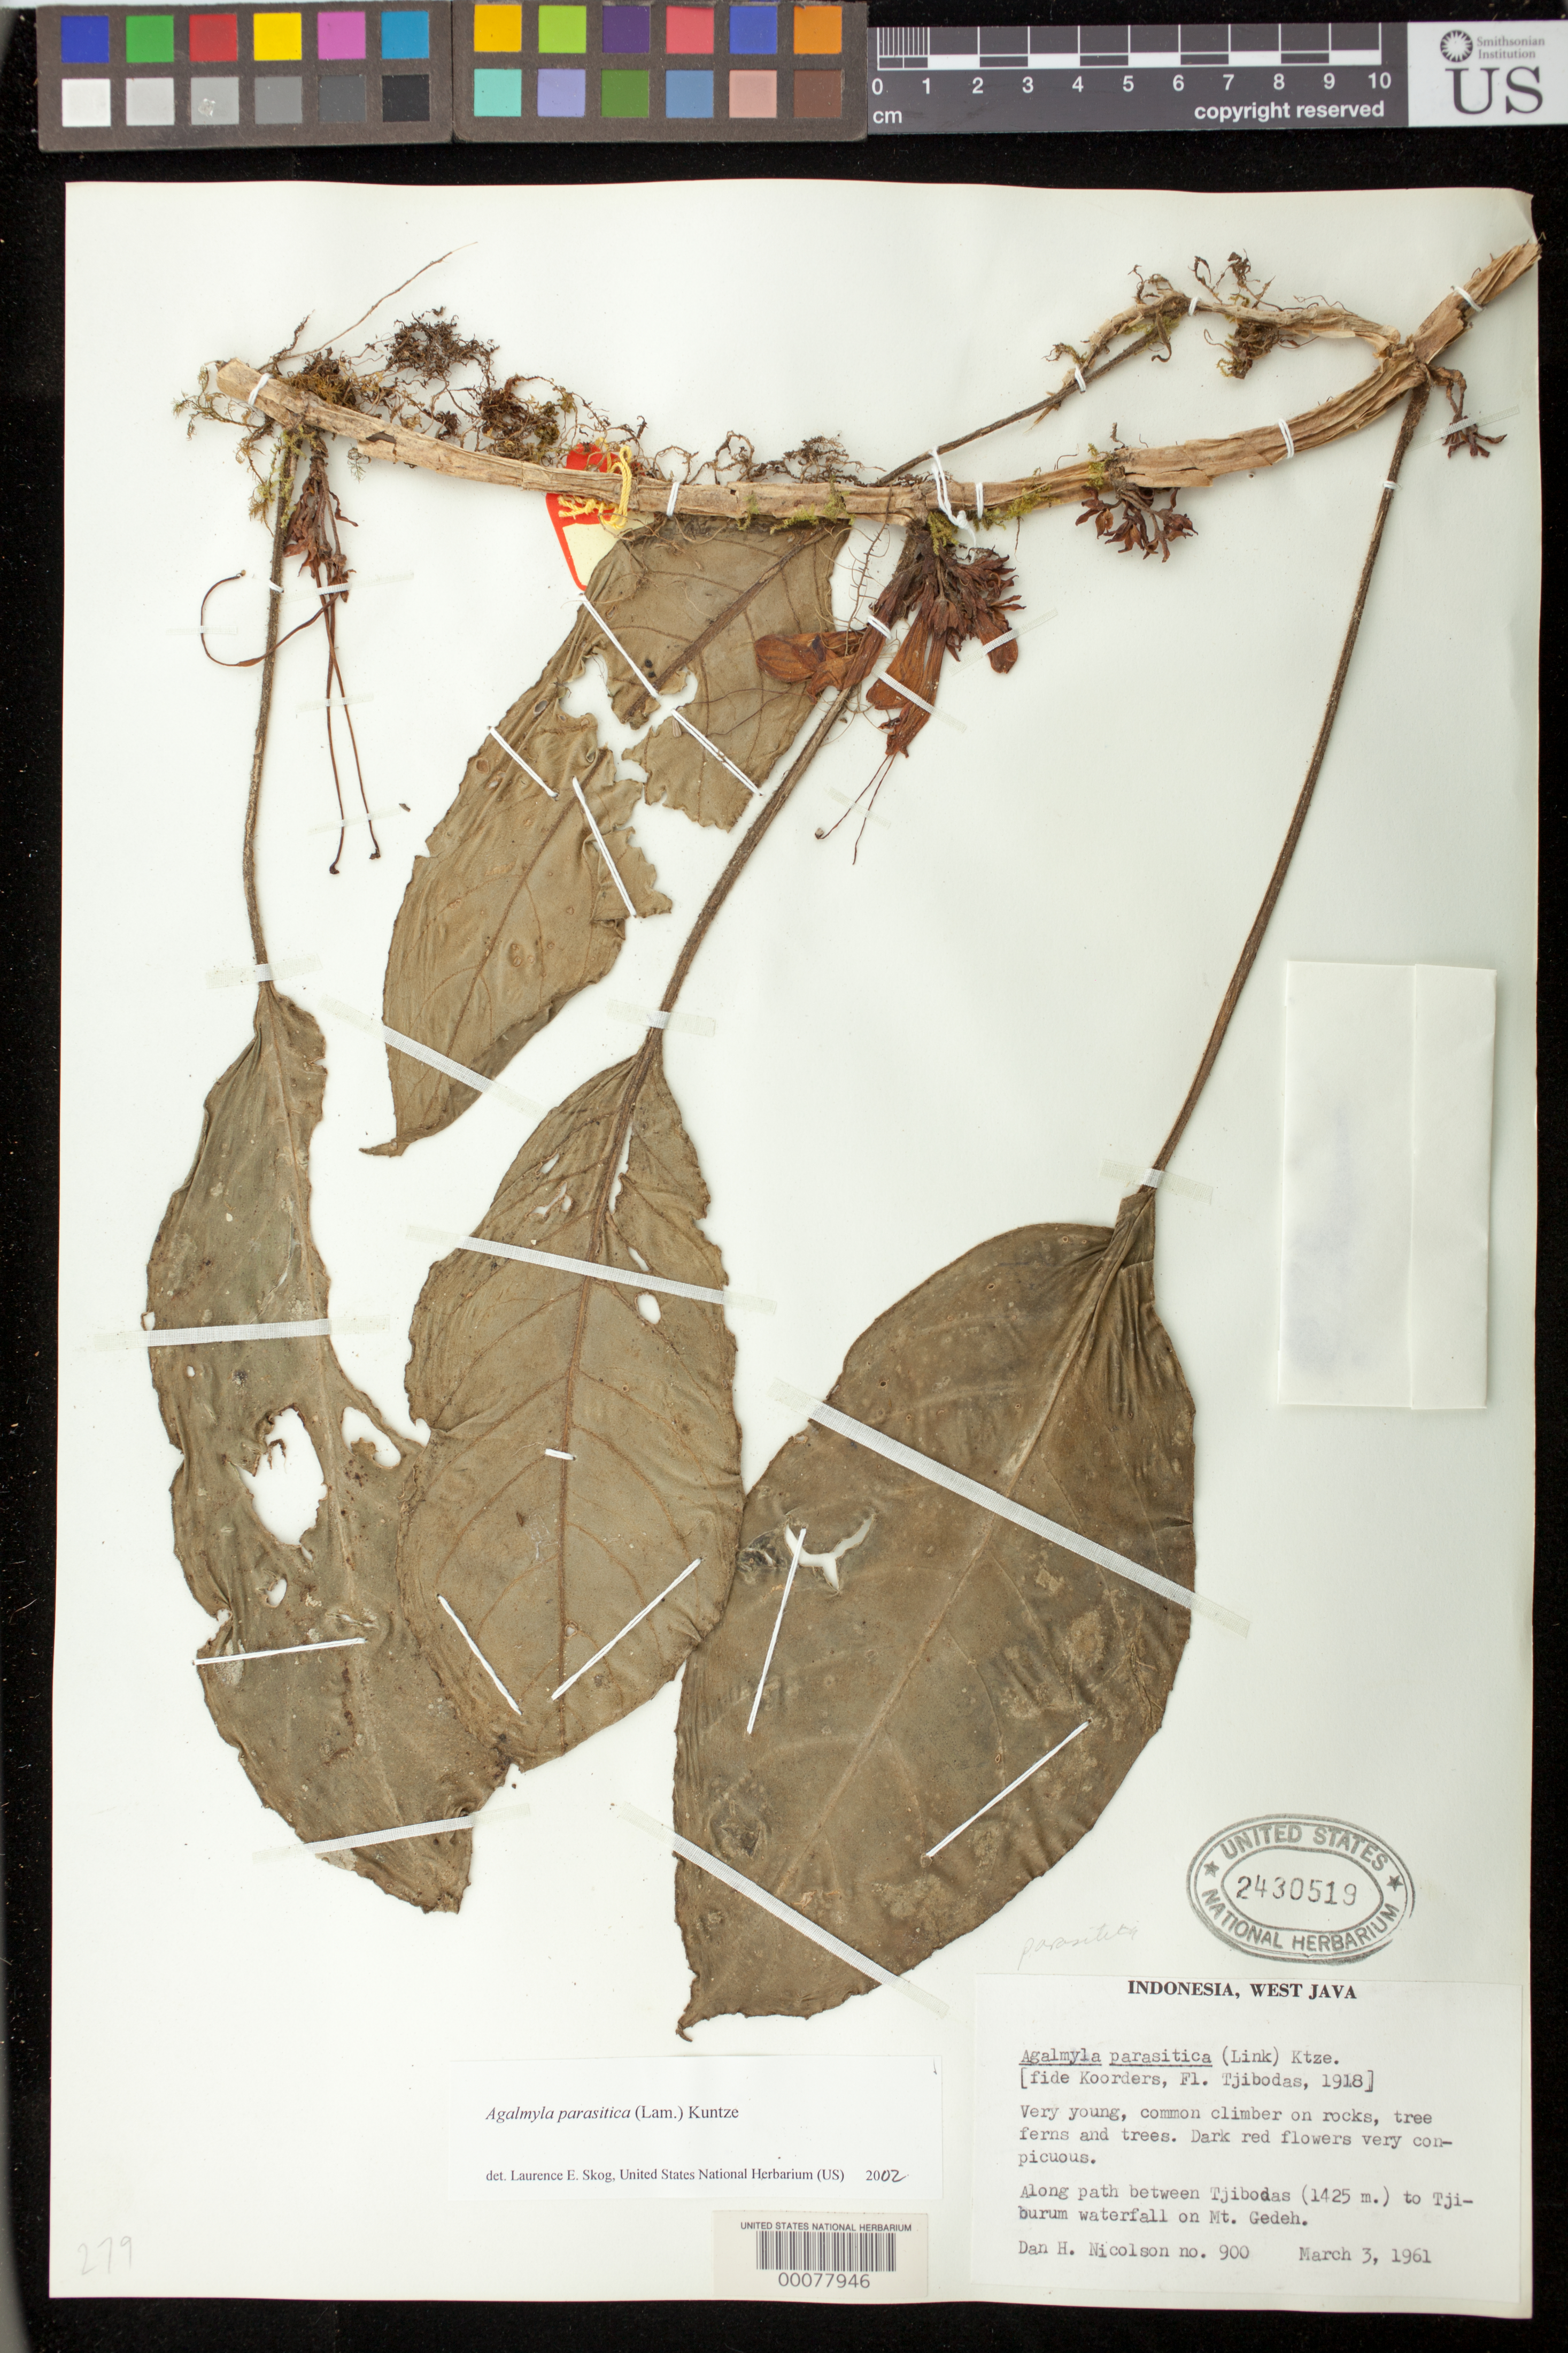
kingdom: Plantae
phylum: Tracheophyta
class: Magnoliopsida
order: Lamiales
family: Gesneriaceae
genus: Agalmyla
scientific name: Agalmyla parasitica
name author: (Lam.) Kuntze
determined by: Skog, Laurence E.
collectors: D. H. Nicolson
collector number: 900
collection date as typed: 03 Mar 1961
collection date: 1961-03-03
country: Indonesia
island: Java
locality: West Java, along path between Tjibodas to Tjiburum waterfall on Mt. Gedeh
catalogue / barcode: US 2430519